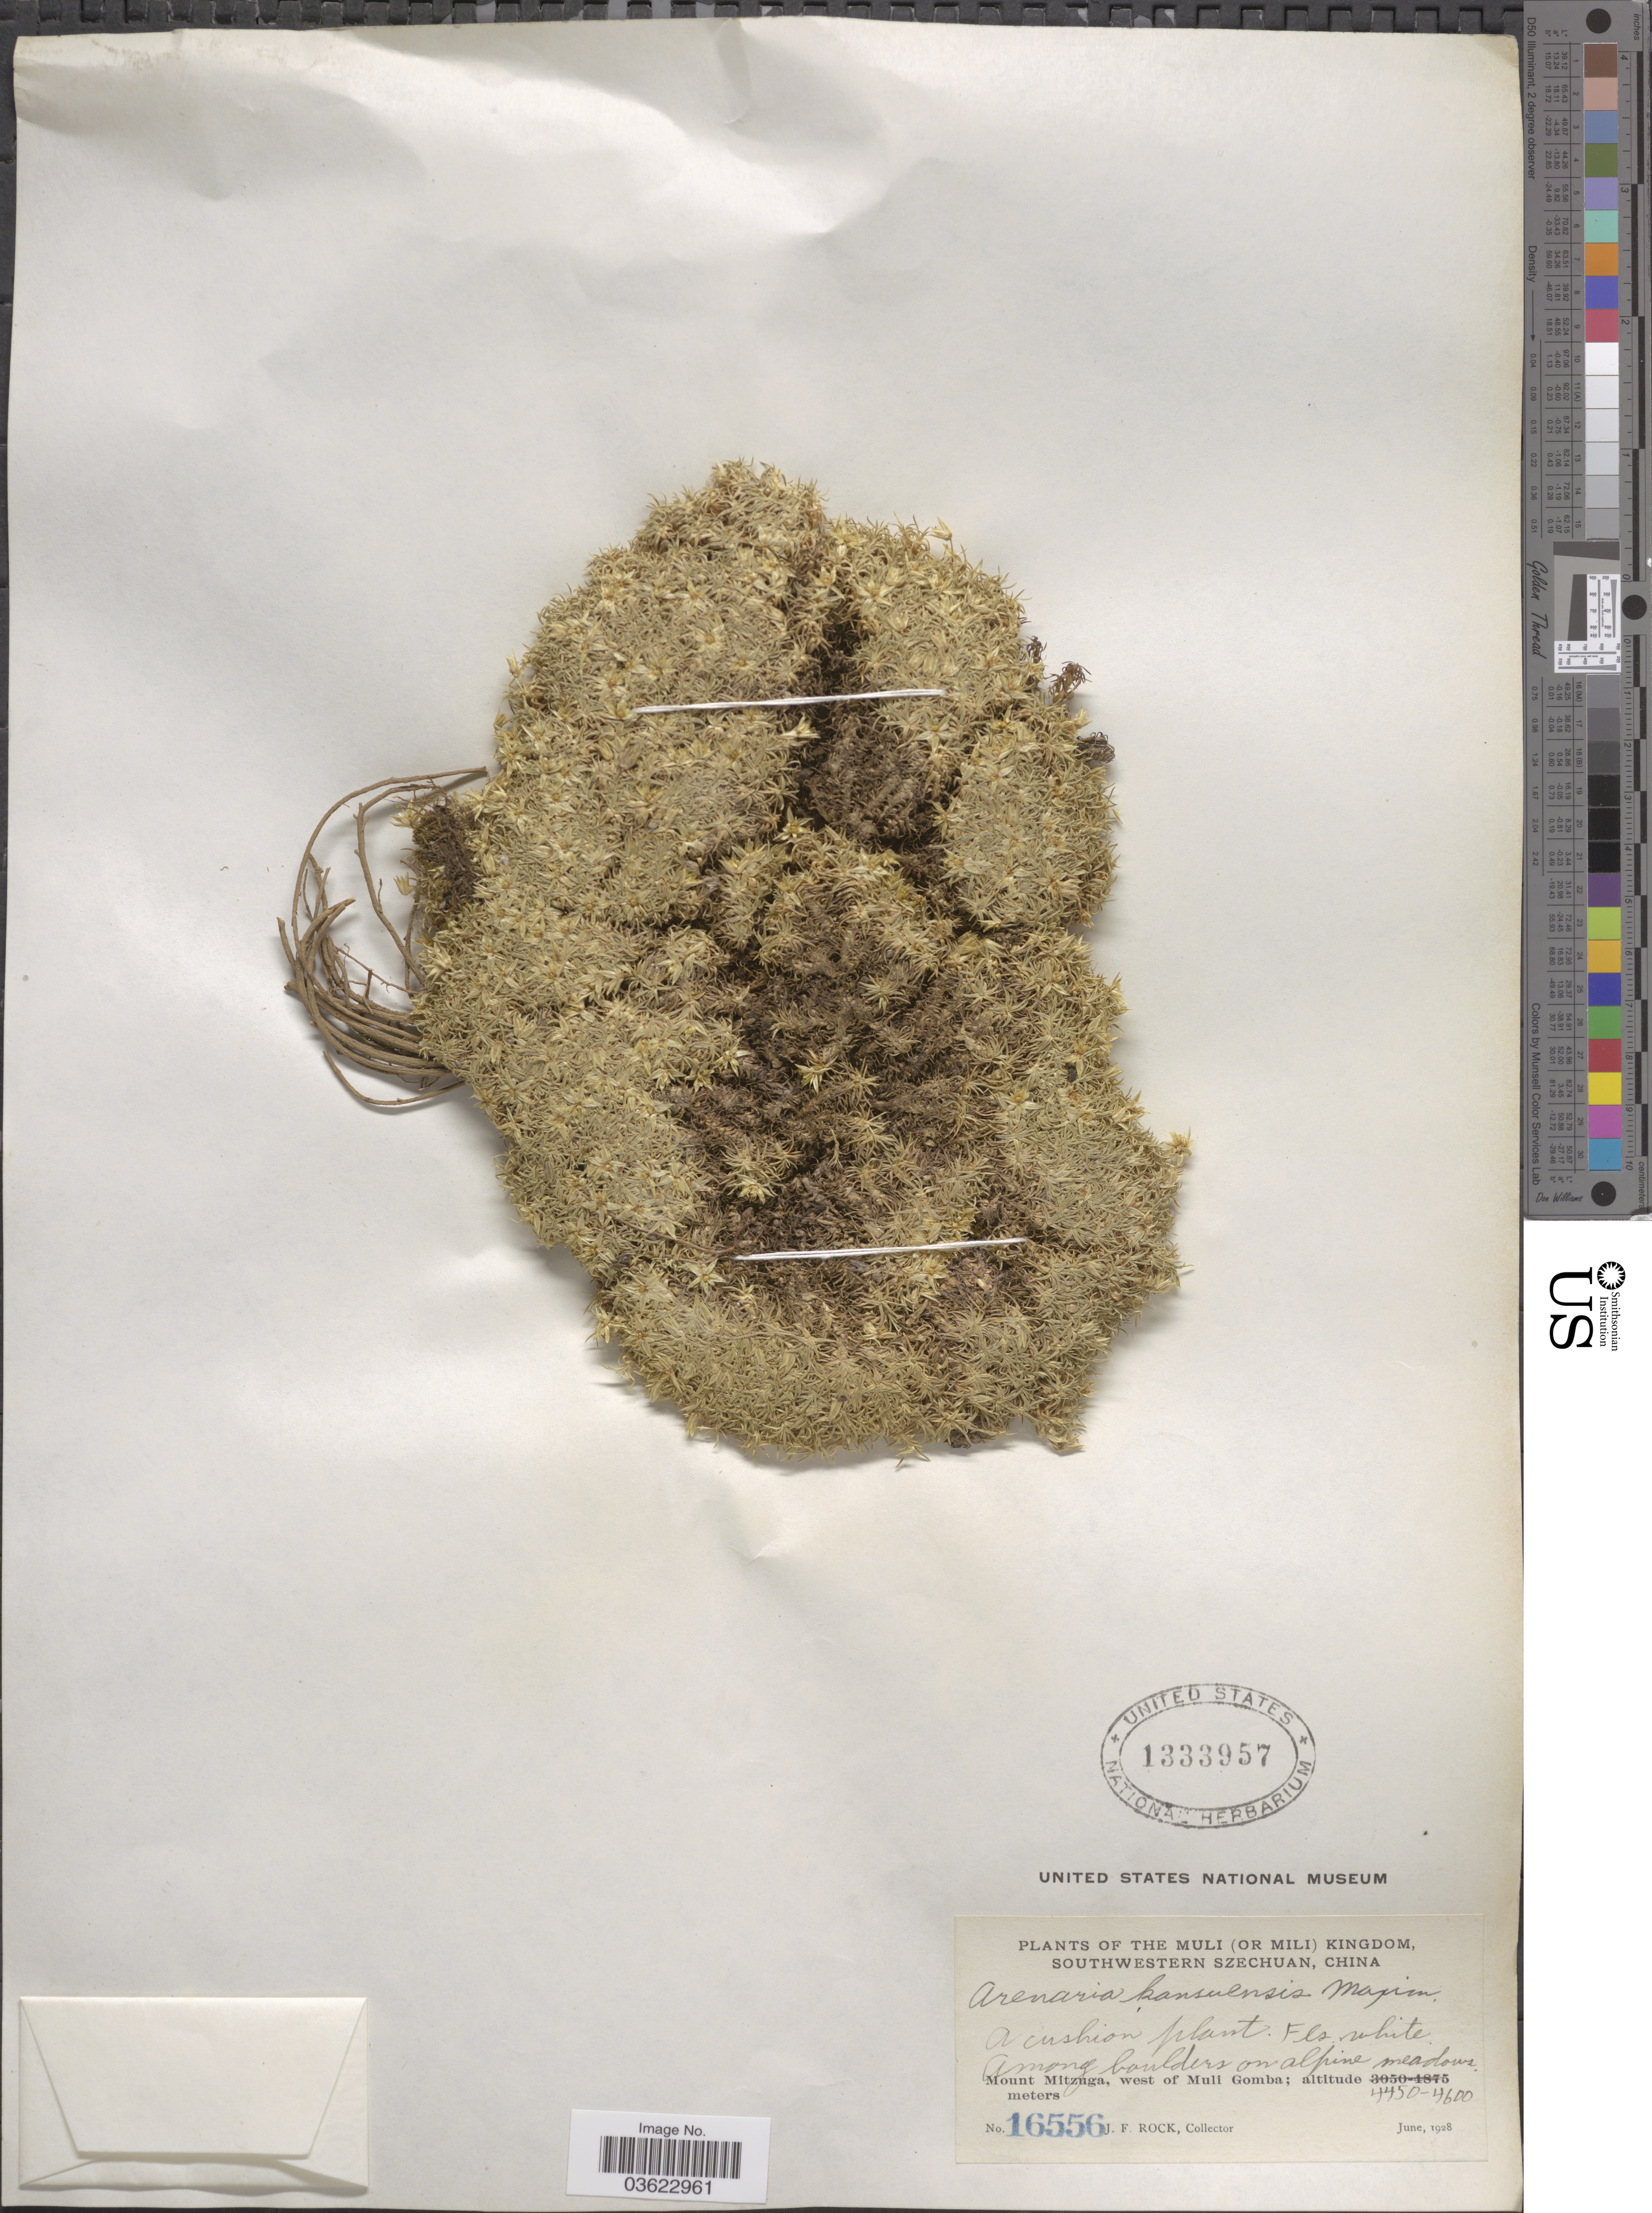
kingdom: Plantae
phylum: Tracheophyta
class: Magnoliopsida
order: Caryophyllales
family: Caryophyllaceae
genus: Eremogone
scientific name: Eremogone kansuensis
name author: (Maxim.) Dillenb. & Kadereit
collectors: J. Rock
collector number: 16556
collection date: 1928-06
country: China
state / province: Sichuan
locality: The Muli (or Mili) Kingdom, southwestern Szechuan. Mount Mitzuga, west of Muli Gomba.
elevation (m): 4450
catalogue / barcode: US 1333957